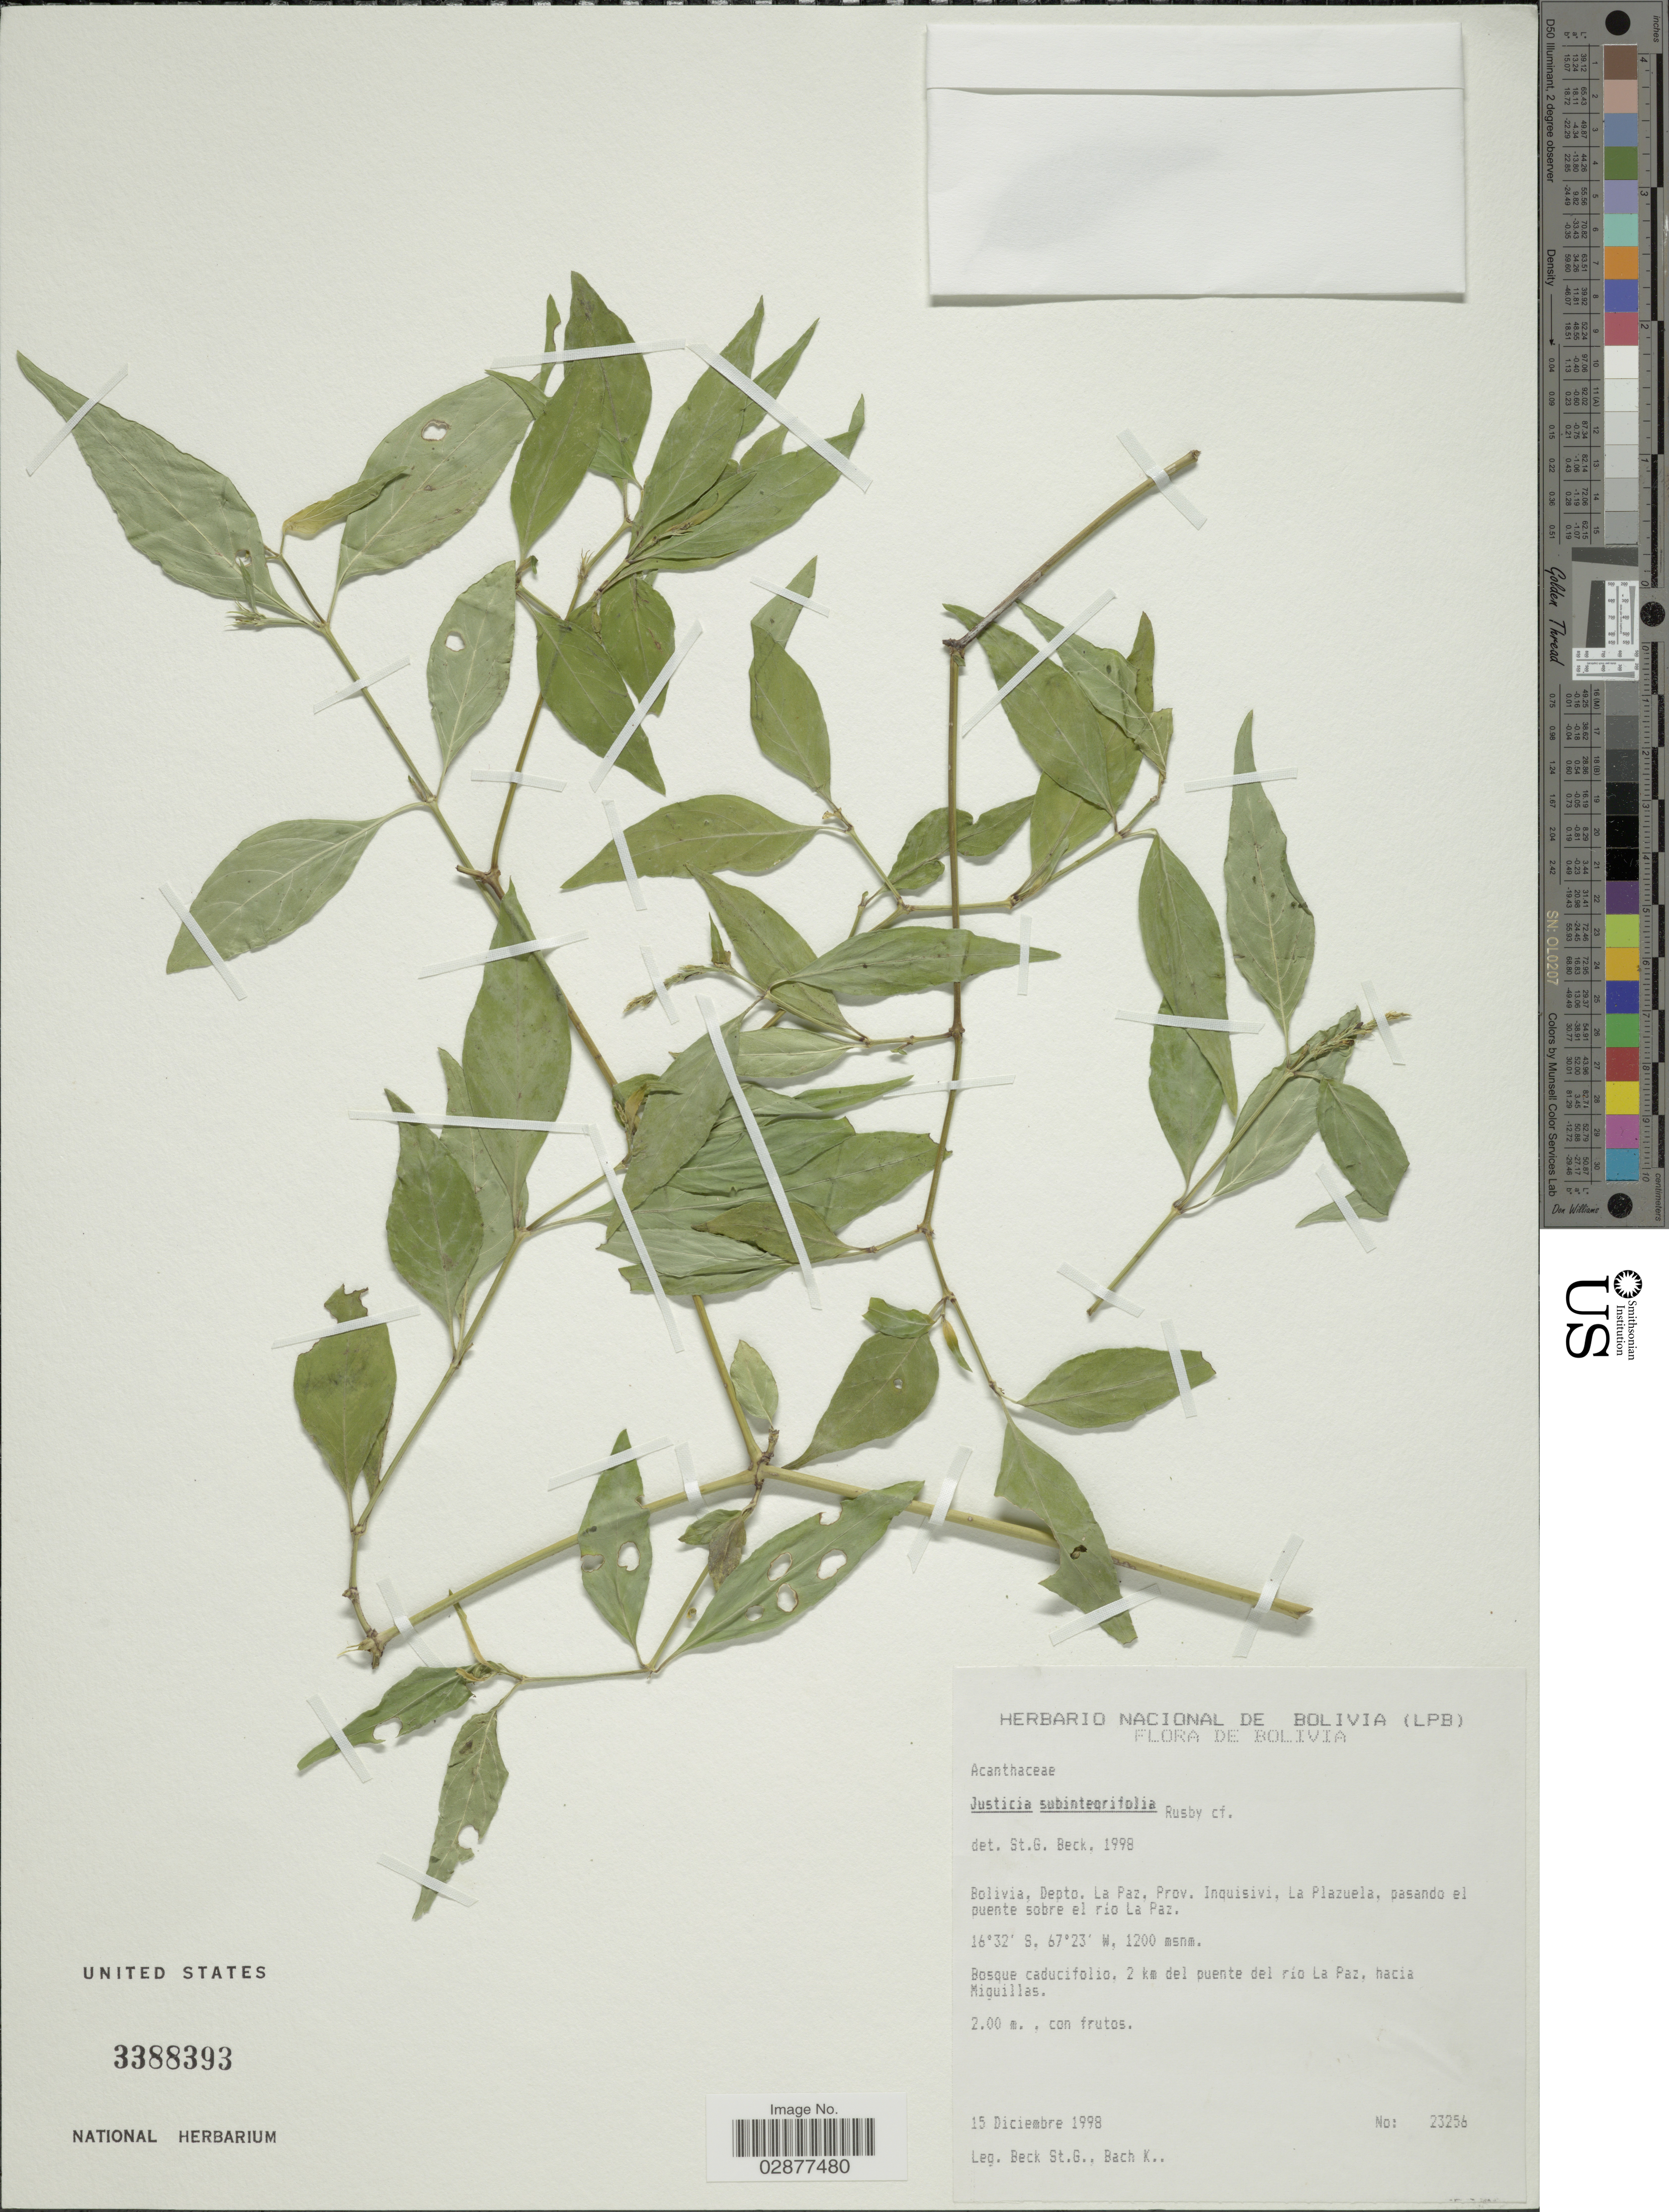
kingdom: Plantae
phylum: Tracheophyta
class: Magnoliopsida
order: Lamiales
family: Acanthaceae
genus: Justicia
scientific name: Justicia boliviana subsp. subintegrifolia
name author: (Rusby) Wassh. & J.R.I. Wood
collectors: S. Beck & K. Bach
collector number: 23256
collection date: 1998-12-15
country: Bolivia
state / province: La Paz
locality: Depto. La Paz, Prov. Inquisivi, La Plazuela, pasando el puente sobre el río La Paz.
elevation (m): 1200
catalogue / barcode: US 3388393